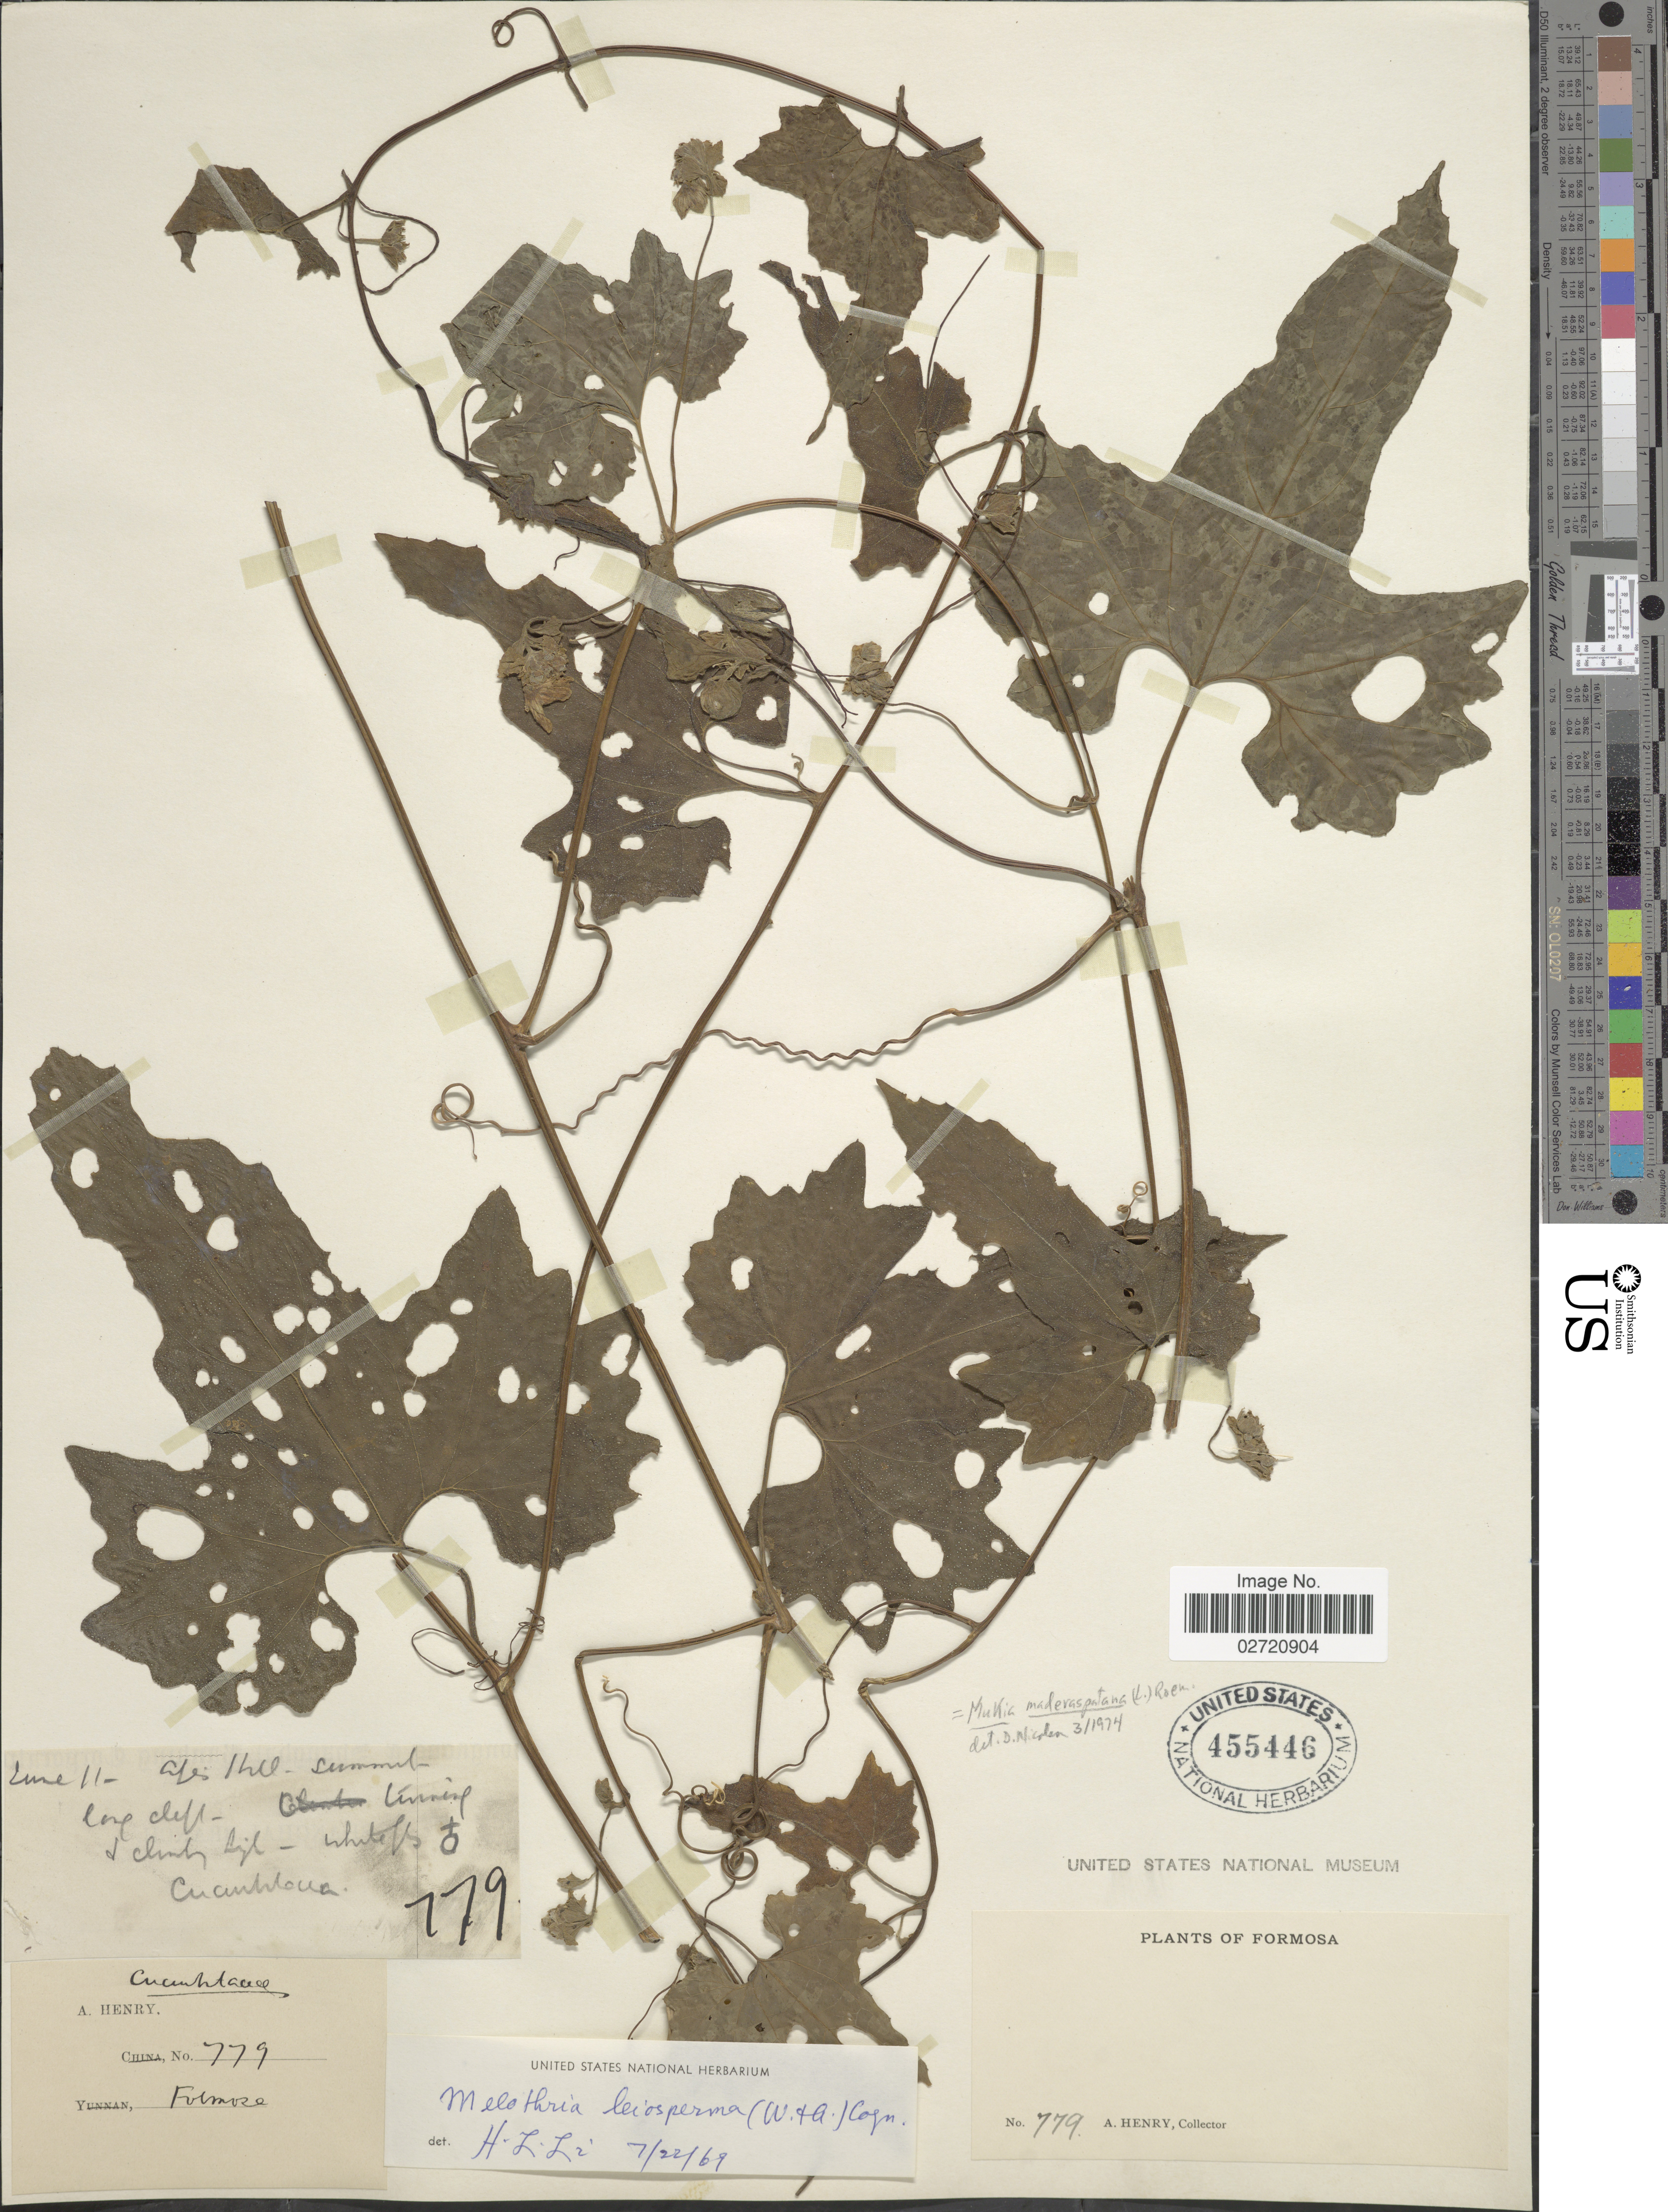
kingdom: Plantae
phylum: Tracheophyta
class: Magnoliopsida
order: Cucurbitales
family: Cucurbitaceae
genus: Cucumis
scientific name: Cucumis maderaspatanus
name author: L.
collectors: A. Henry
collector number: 779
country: Taiwan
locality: Formosa. Ape's Hill summit.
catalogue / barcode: US 455446